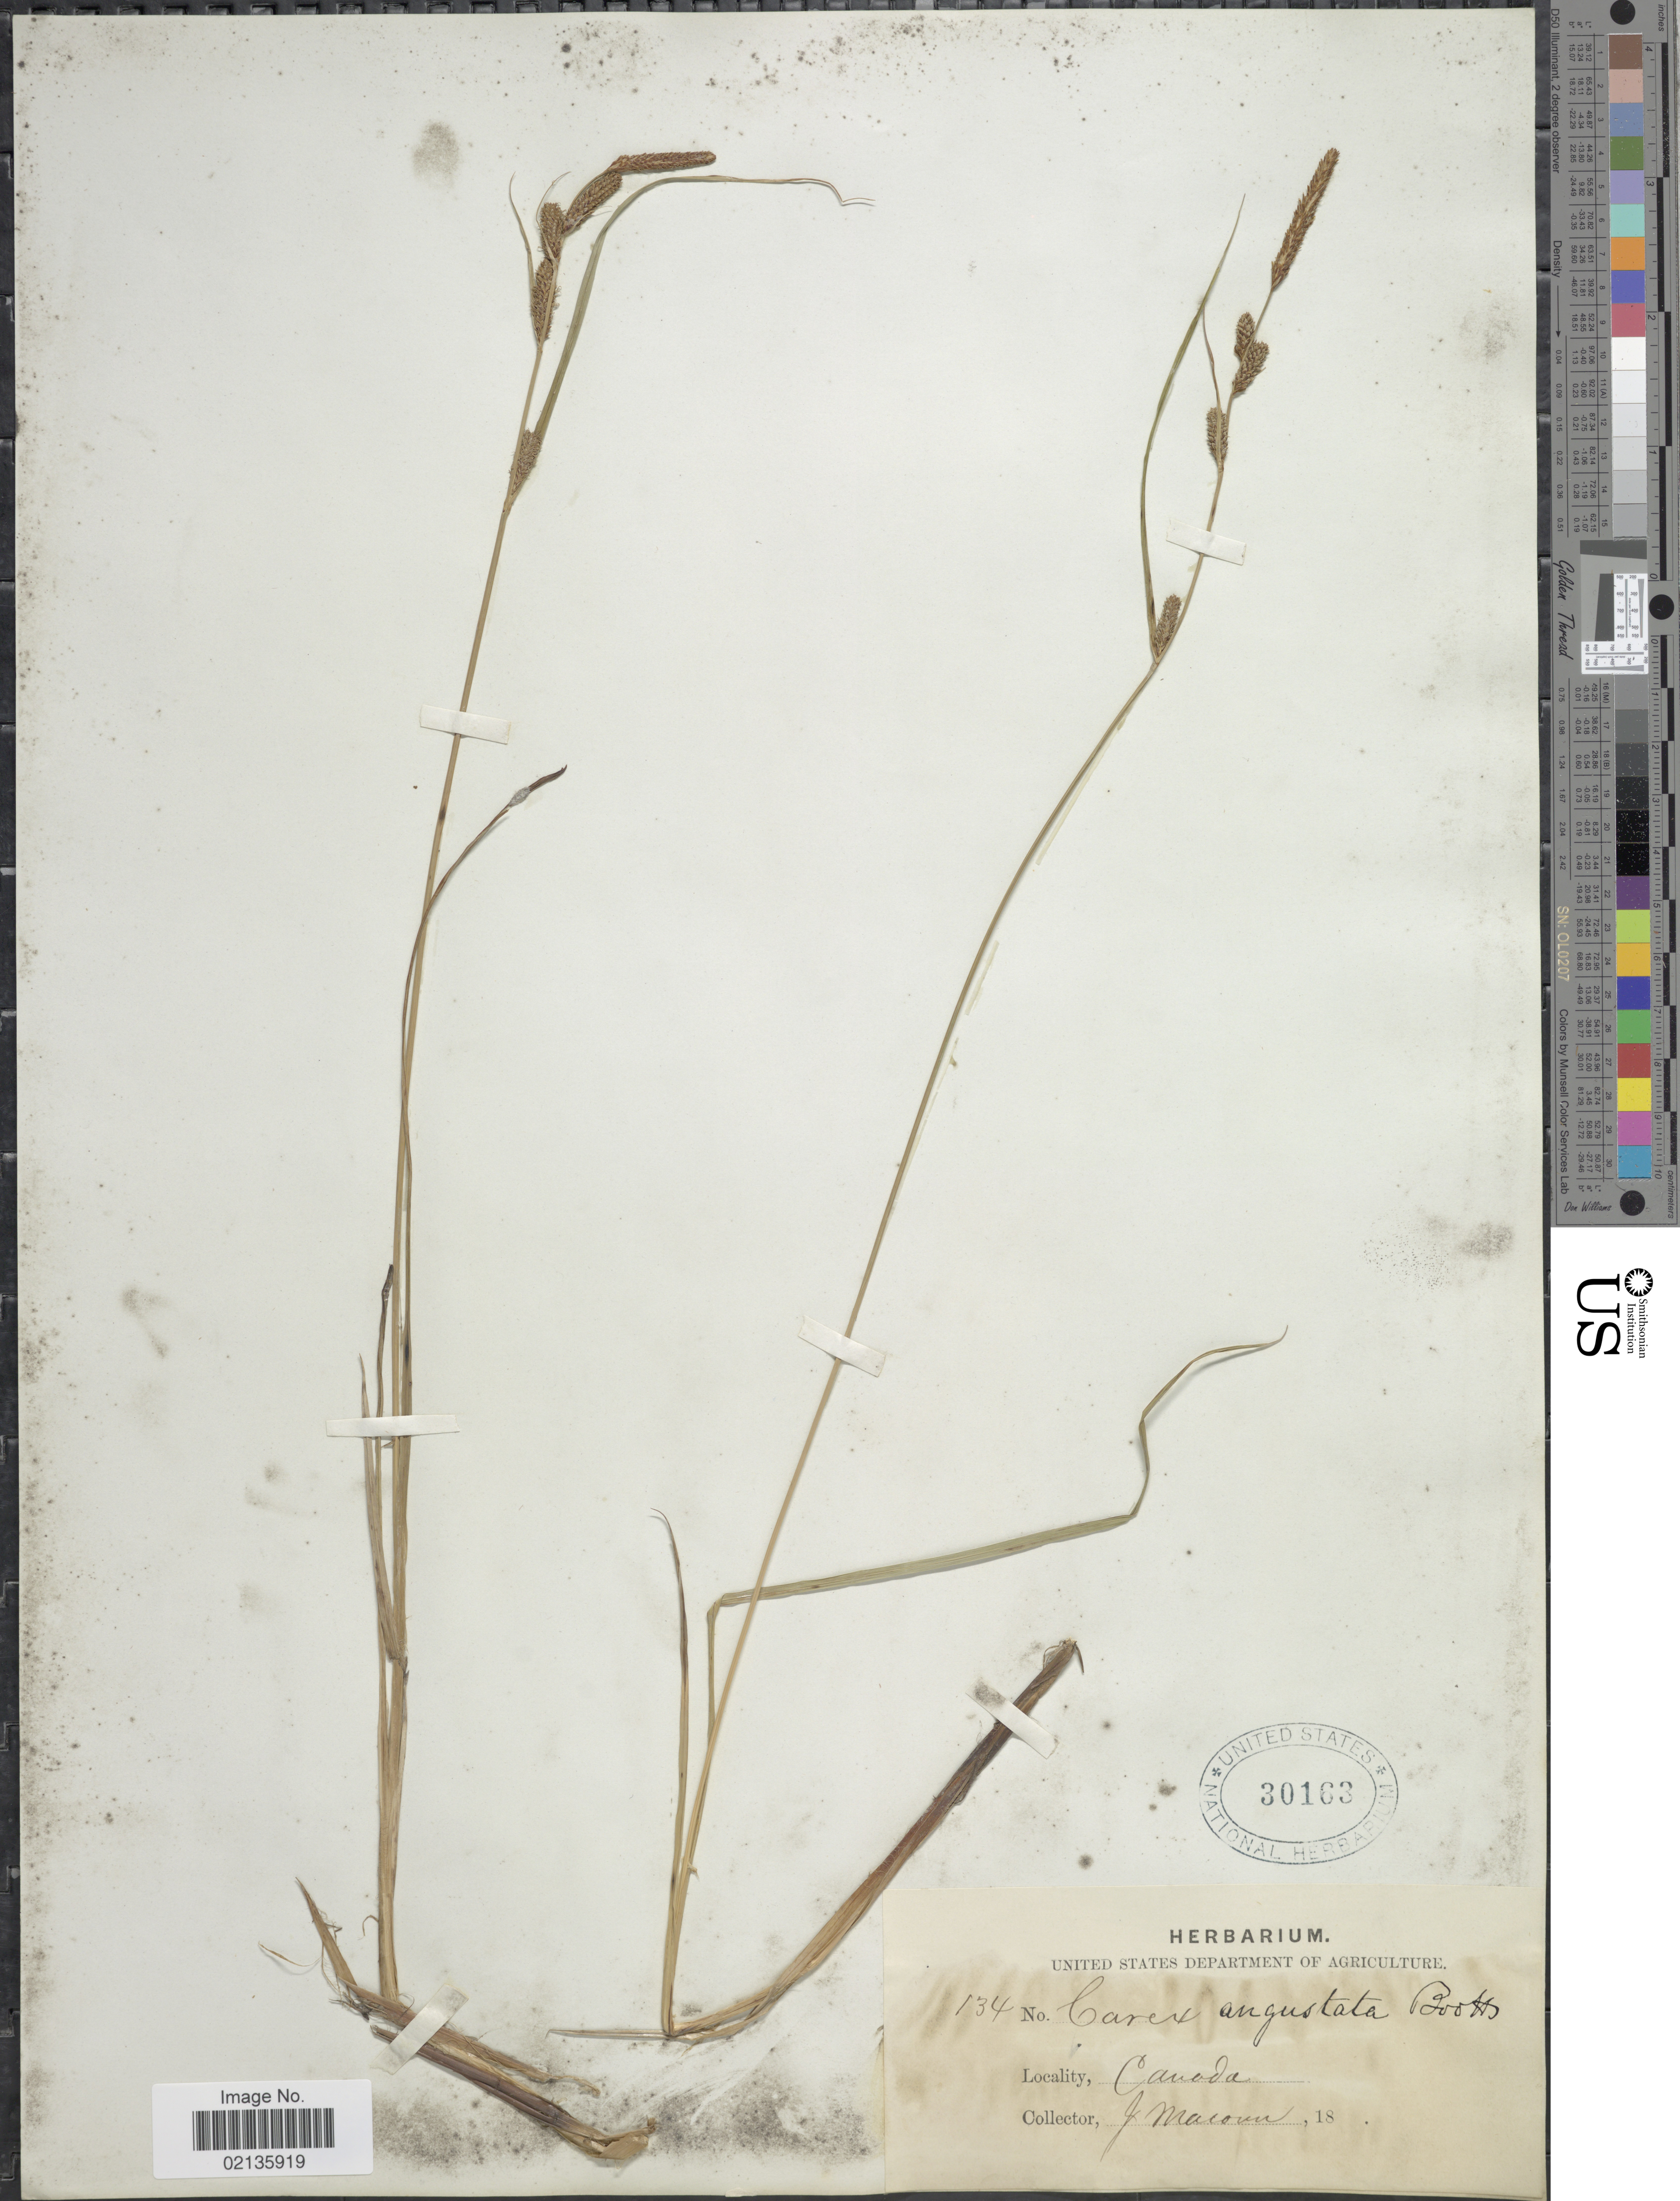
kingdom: Plantae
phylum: Tracheophyta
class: Liliopsida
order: Poales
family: Cyperaceae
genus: Carex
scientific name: Carex stricta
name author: Lam.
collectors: J. Macoun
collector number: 134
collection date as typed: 18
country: Canada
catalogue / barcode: US 30163